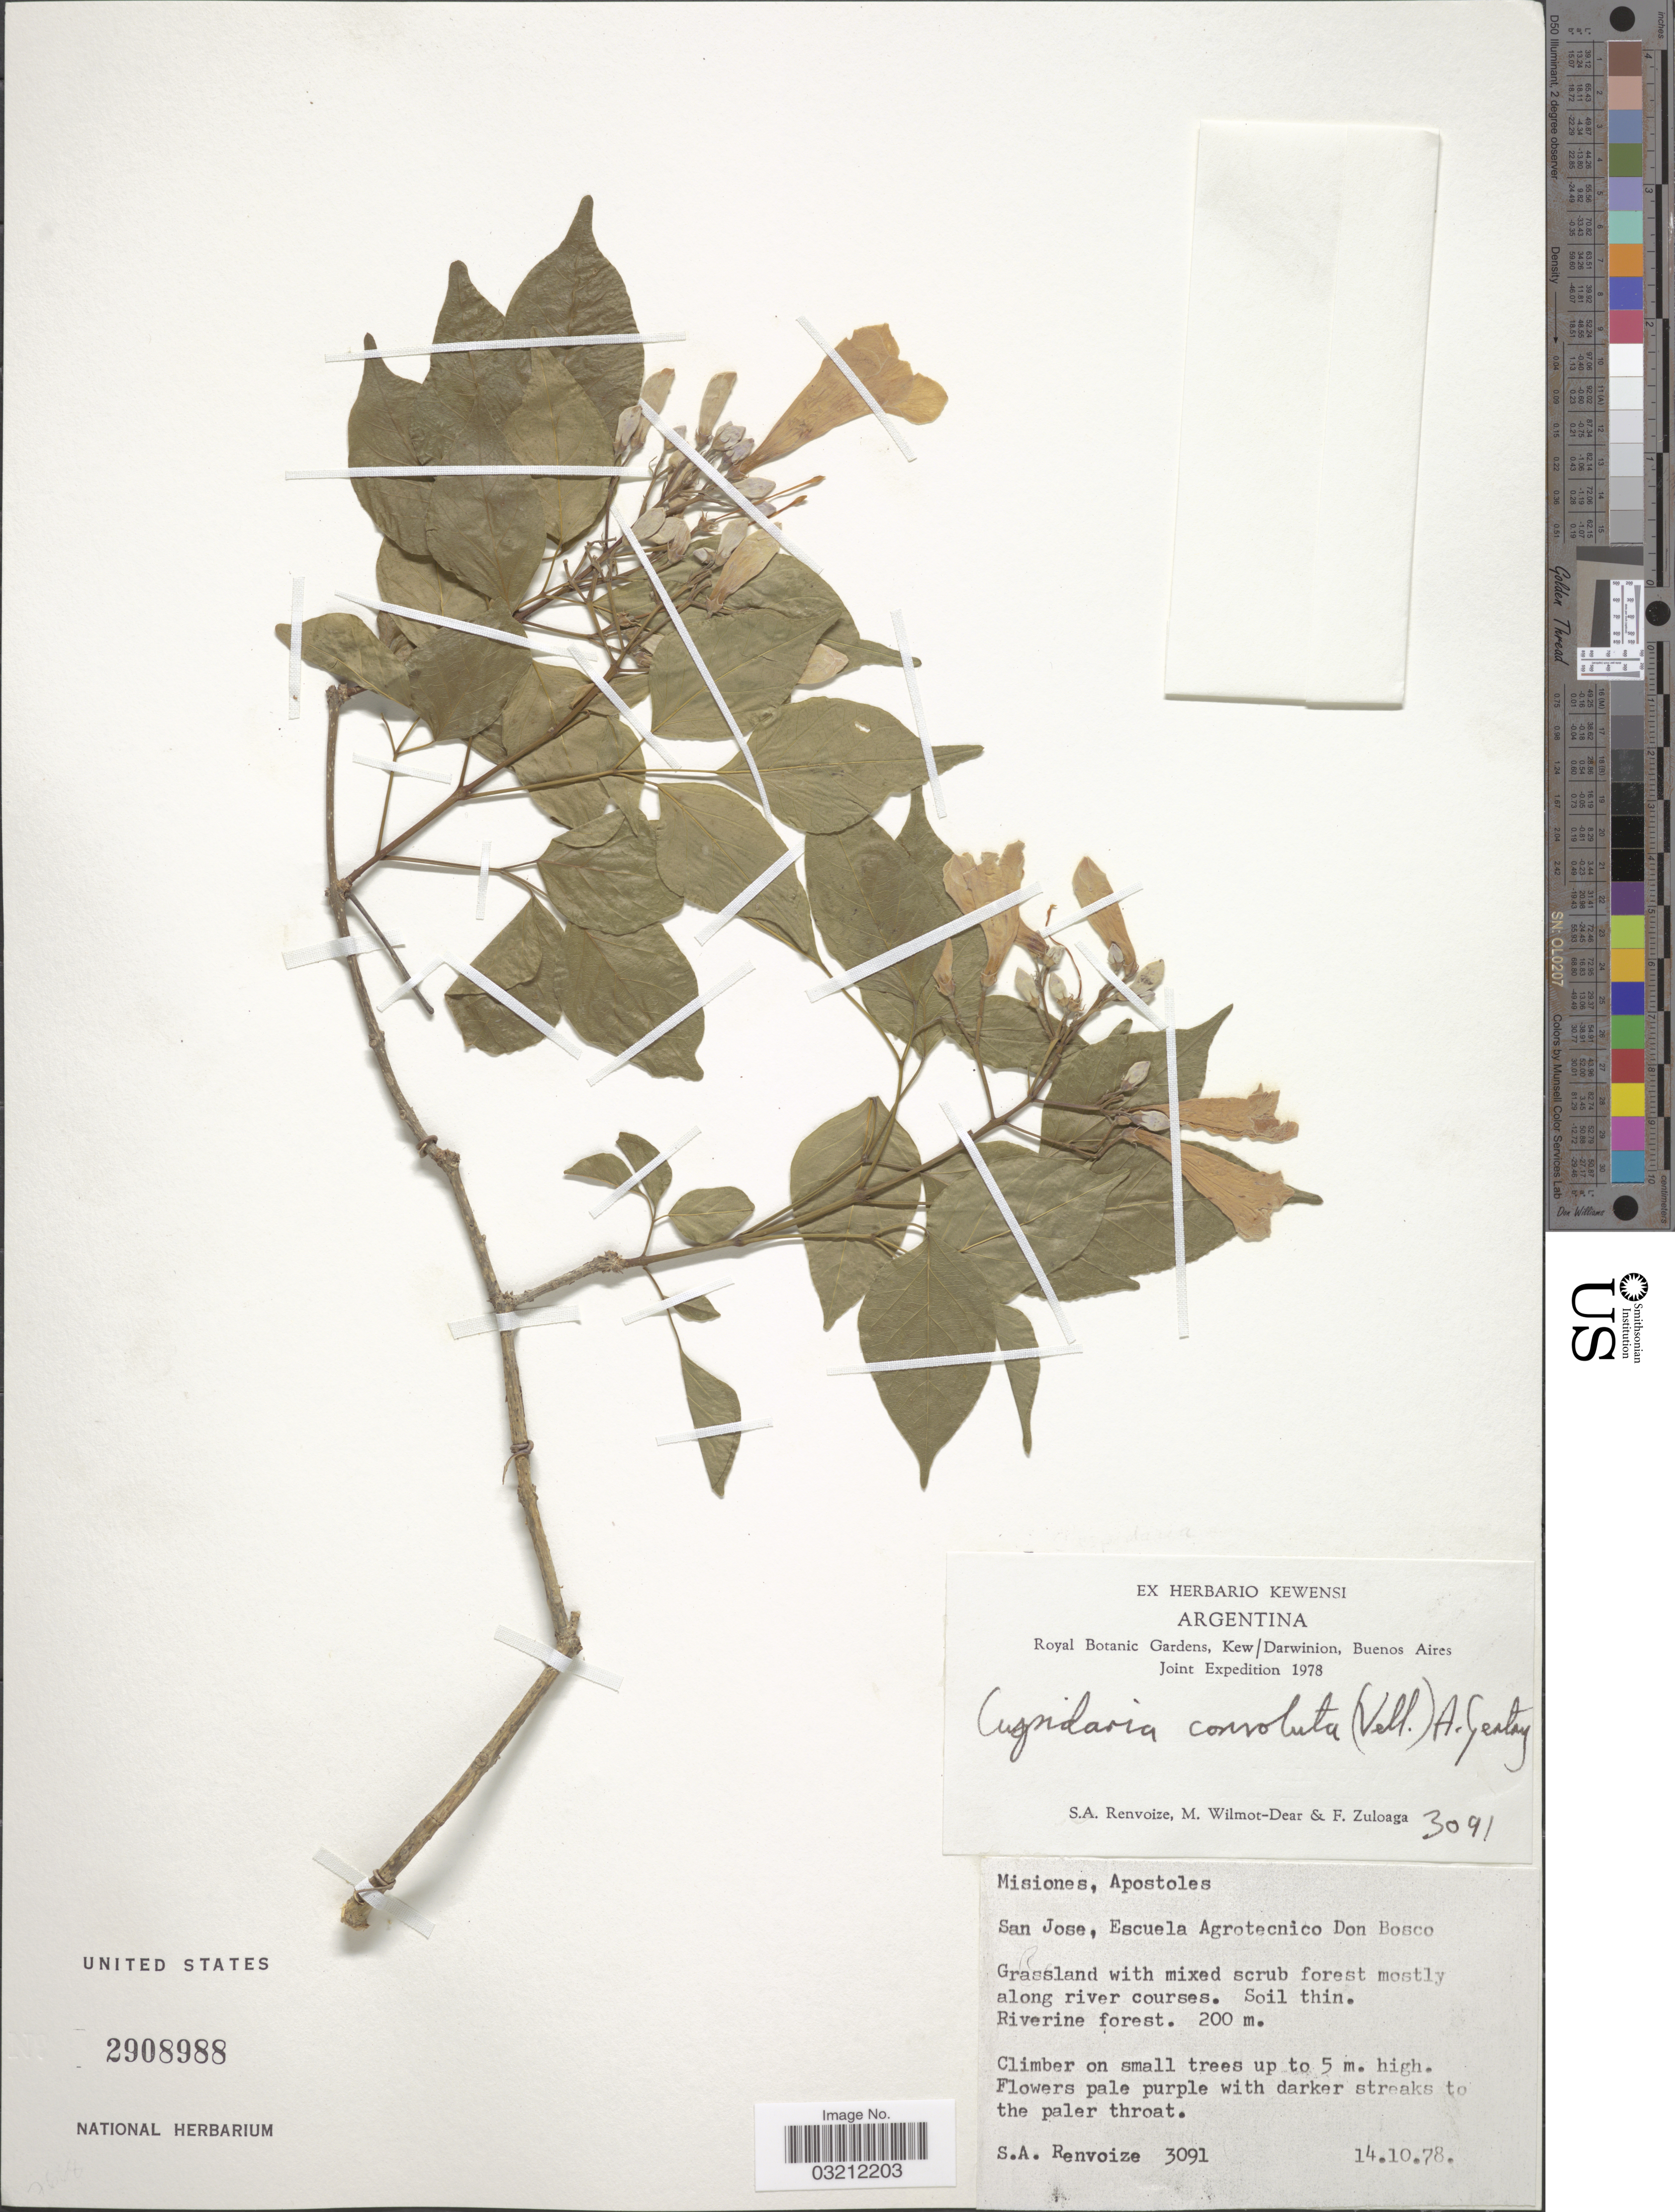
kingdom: Plantae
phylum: Tracheophyta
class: Magnoliopsida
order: Lamiales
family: Bignoniaceae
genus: Cuspidaria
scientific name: Cuspidaria convoluta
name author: (Vell.) A.H. Gentry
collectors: S. A. Renvoize, M. Wilmot-Dear & F. Zuloaga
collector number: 3091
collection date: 1978-10-14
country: Argentina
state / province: Misiones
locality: Apostoles. San Jose, Escuela Agrotecnico Don Bosco.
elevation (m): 200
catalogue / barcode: US 2908988